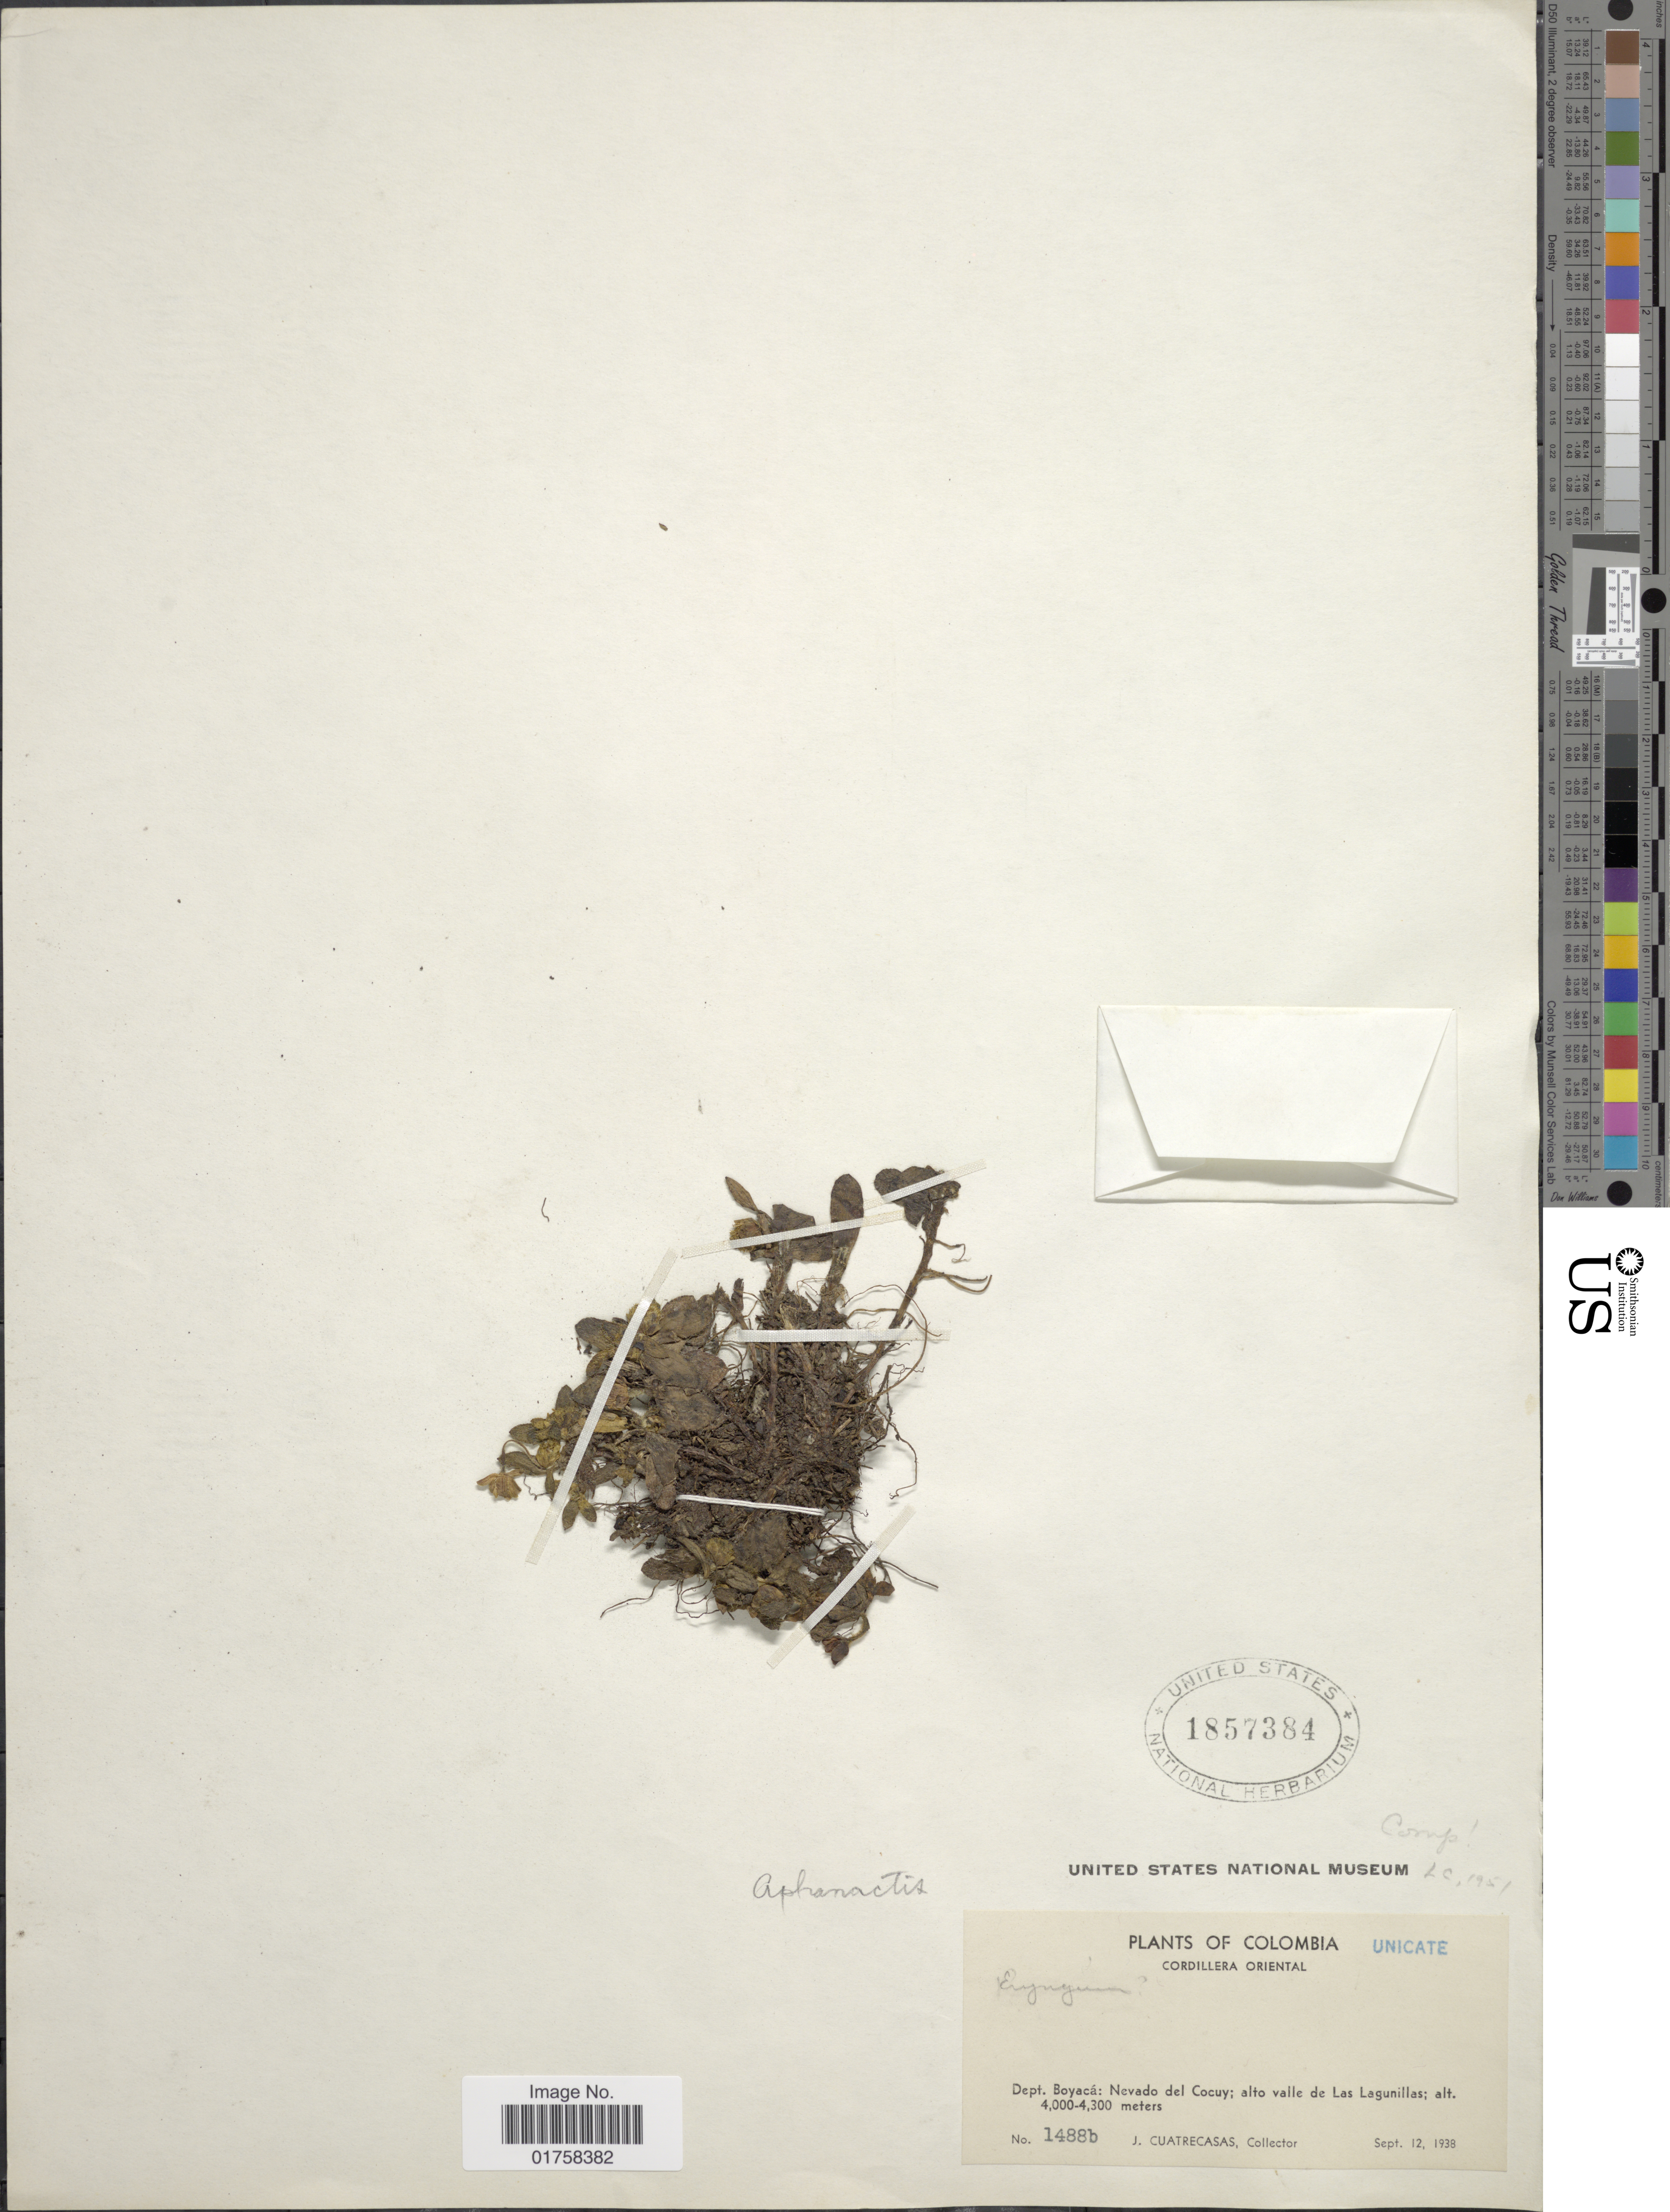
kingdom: Plantae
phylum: Tracheophyta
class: Magnoliopsida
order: Asterales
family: Asteraceae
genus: Aphanactis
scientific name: Aphanactis piloselloides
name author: Cuatrec.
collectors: J. Cuatrecasas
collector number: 1488b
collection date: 1938-09-12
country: Colombia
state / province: Boyacá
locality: Colombia. Cordillera Oriental. Dept. Boyacá: Nevado del Cocuy; alto valle de Las Lagunillas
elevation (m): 4000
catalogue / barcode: US 1857384